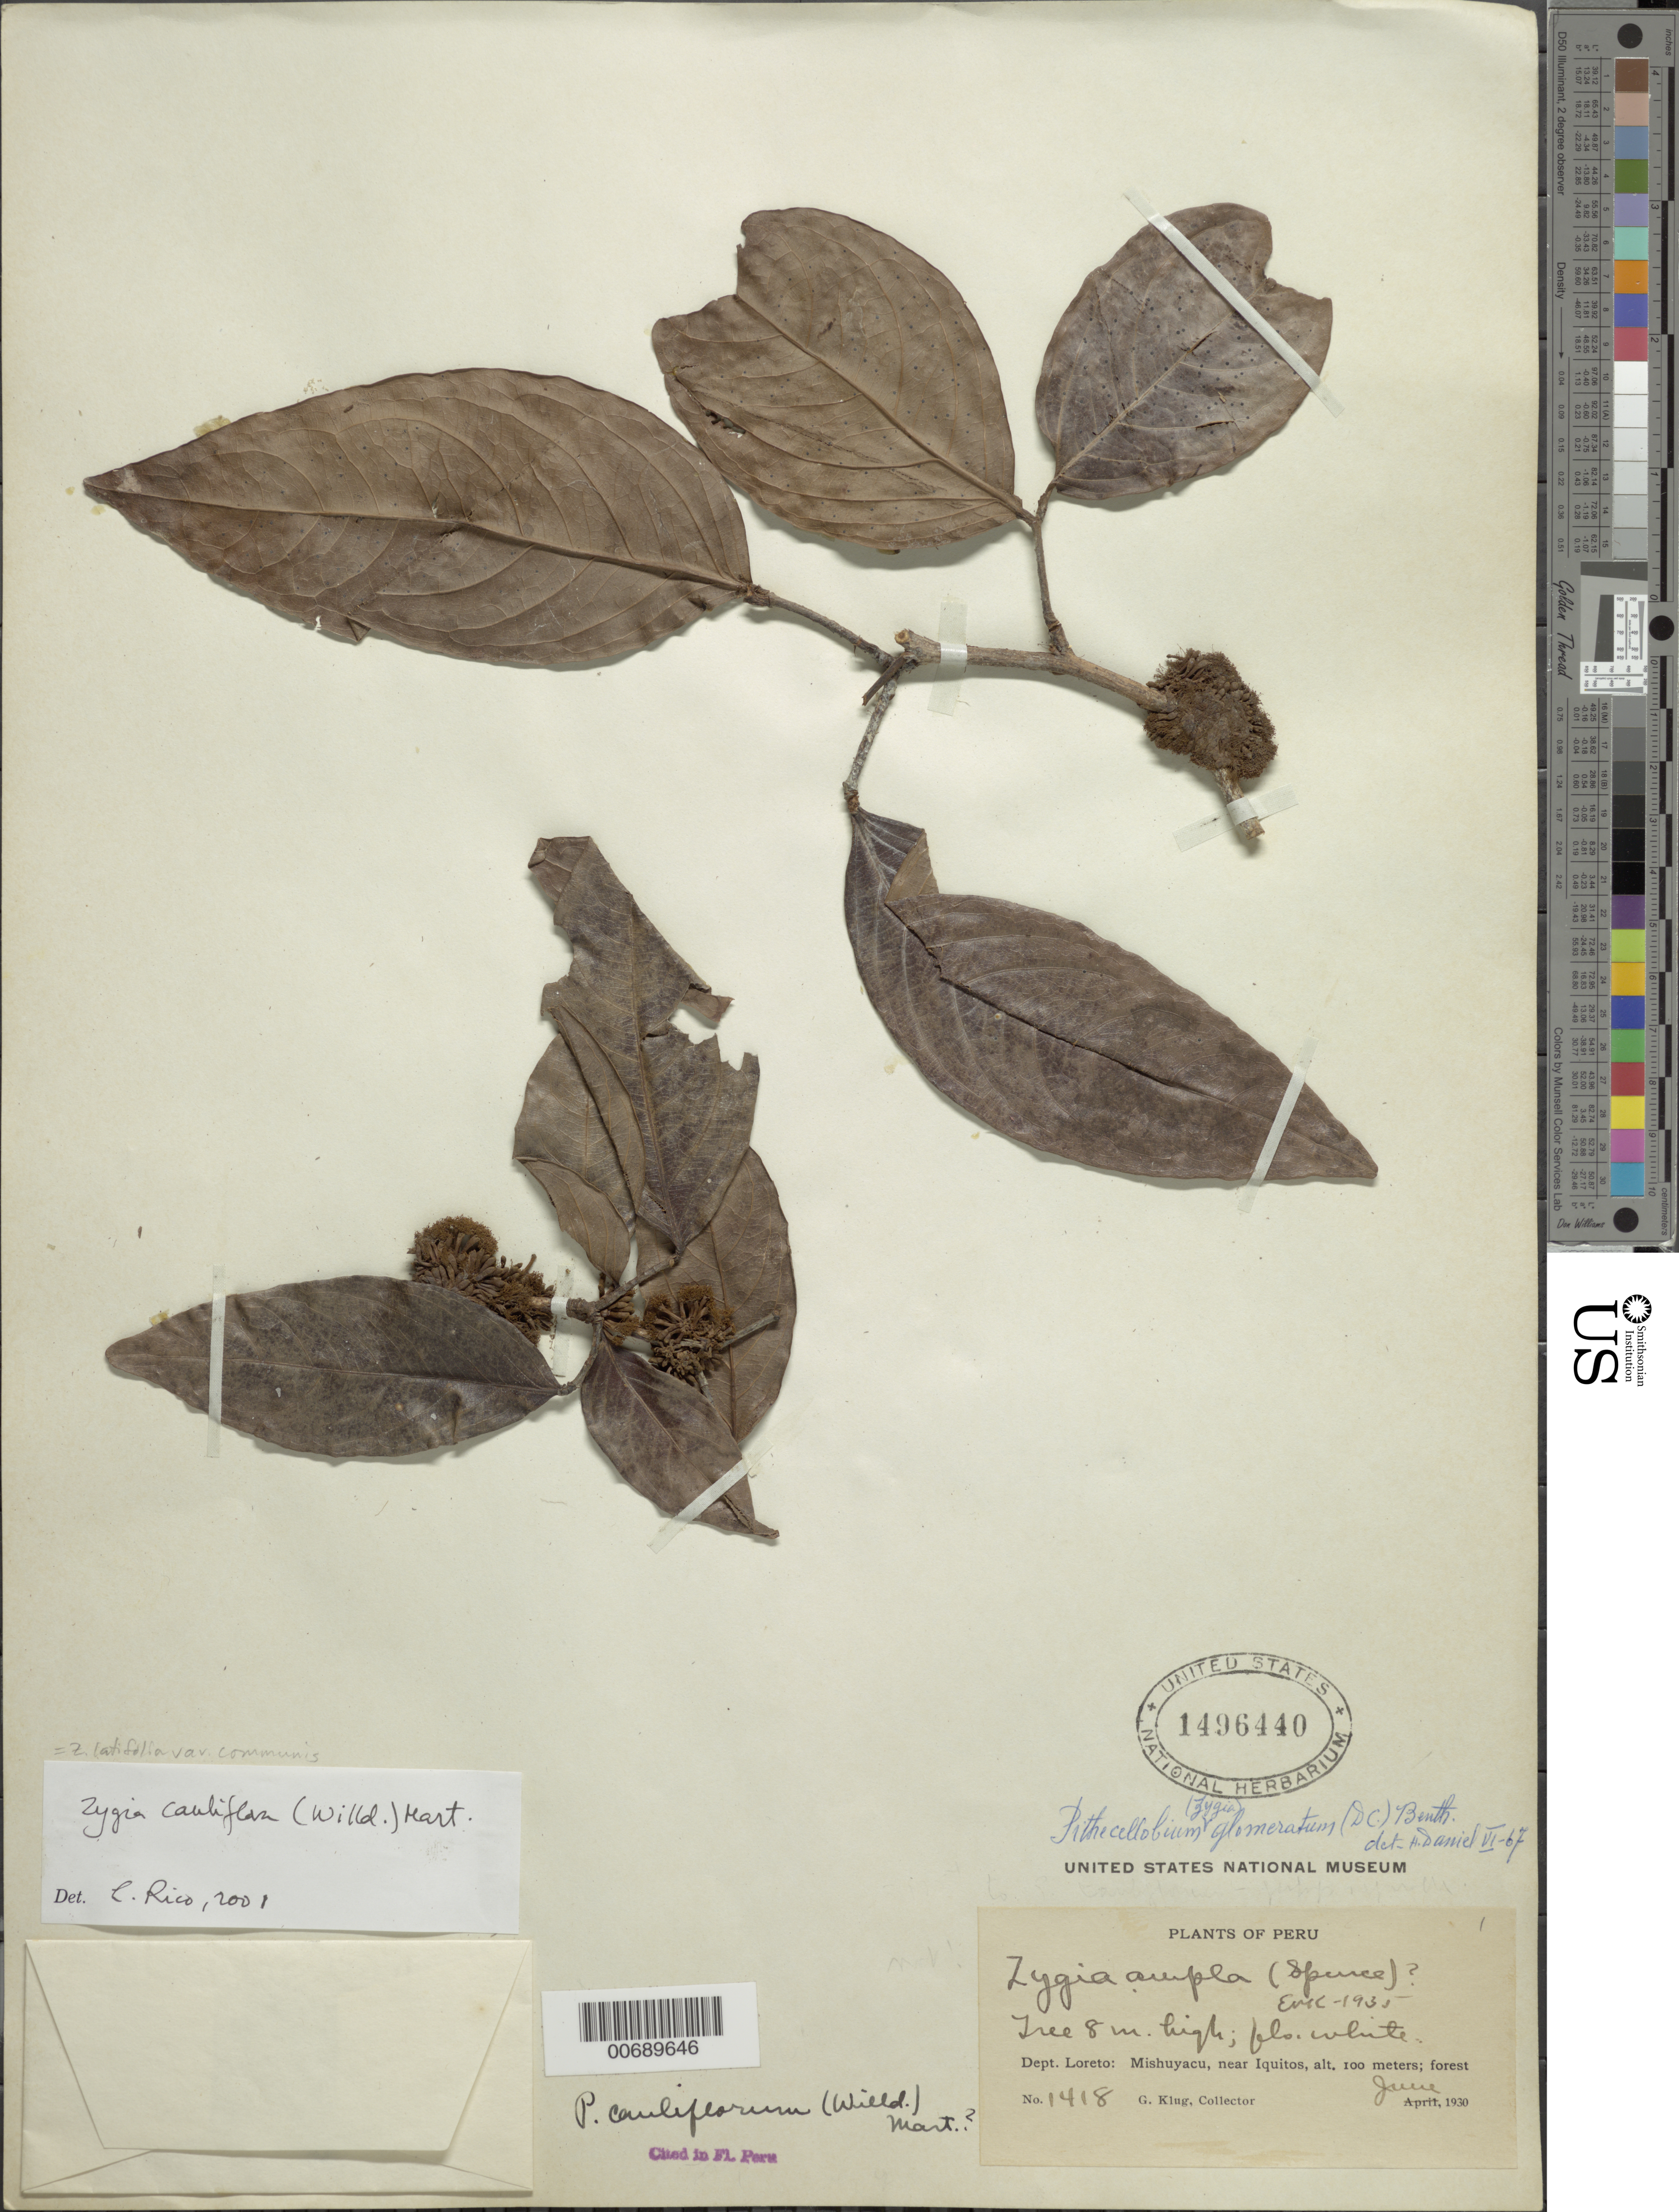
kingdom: Plantae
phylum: Tracheophyta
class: Magnoliopsida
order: Fabales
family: Fabaceae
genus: Zygia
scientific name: Zygia cauliflora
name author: (Willd.) Killip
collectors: G. Klug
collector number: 1418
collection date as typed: Jun 1930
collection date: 1930-06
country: Peru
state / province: Loreto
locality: Mishuyacu, near Iquitos.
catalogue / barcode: US 1496440